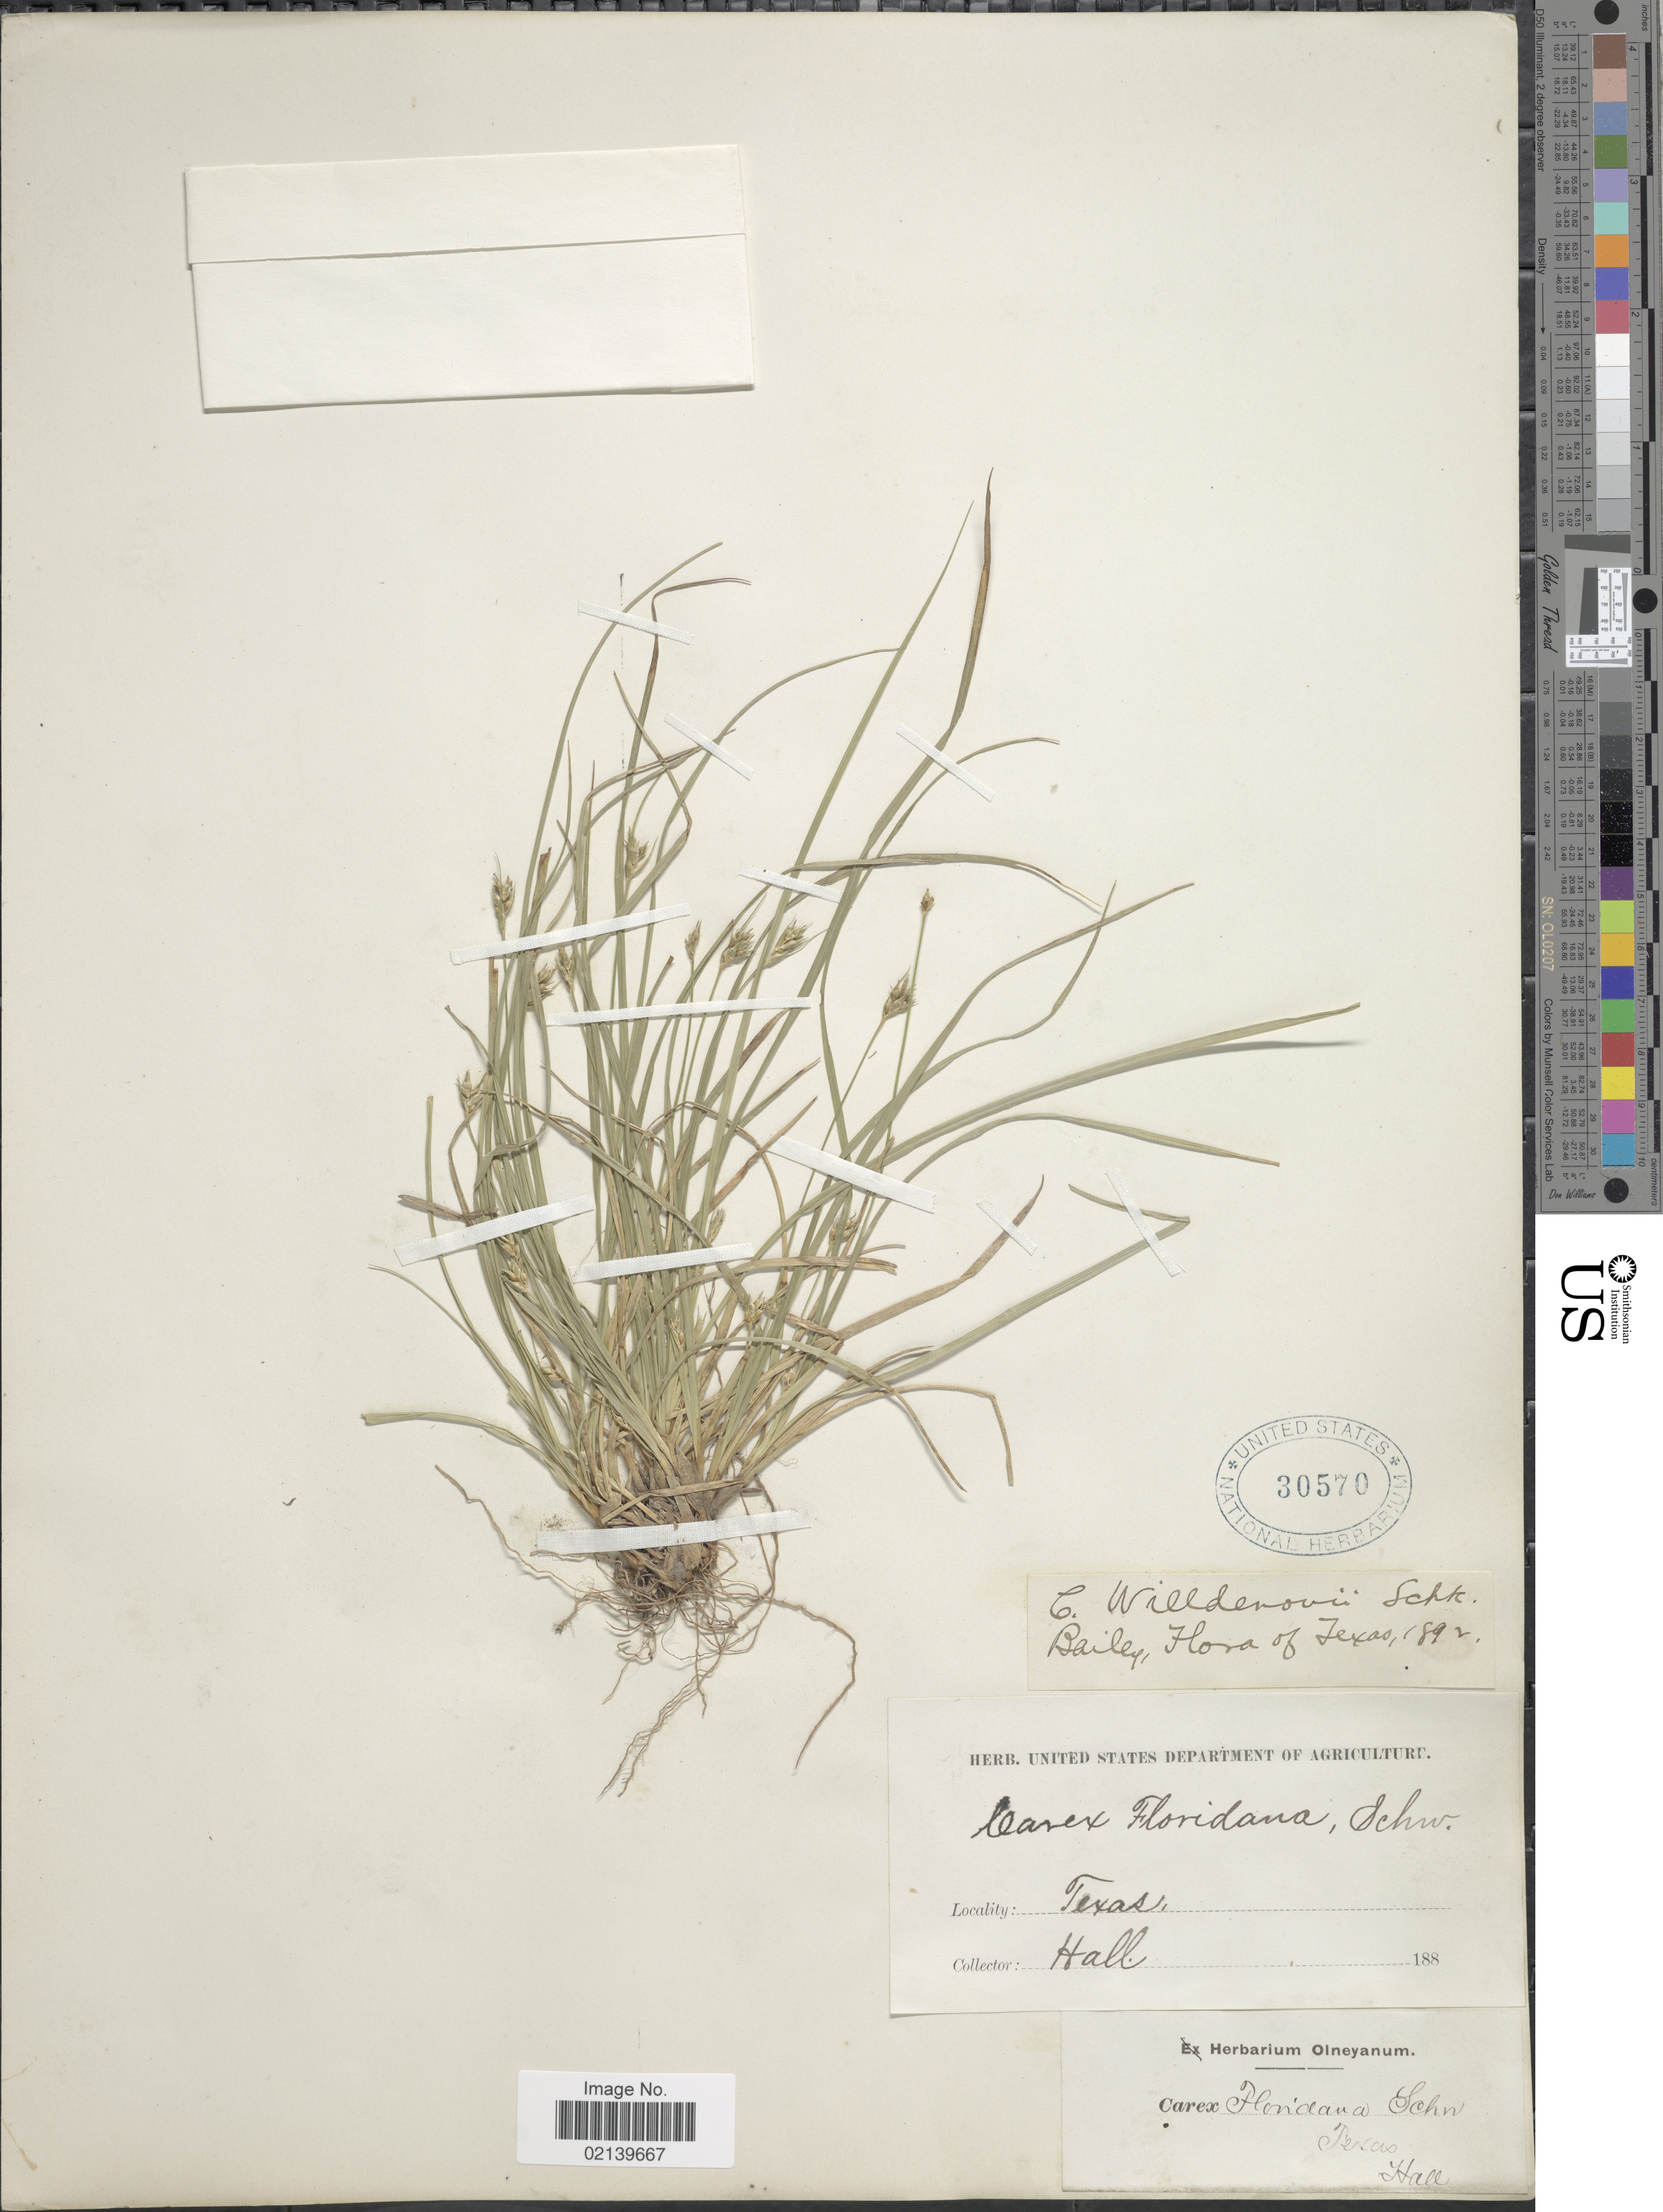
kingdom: Plantae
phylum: Tracheophyta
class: Liliopsida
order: Poales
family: Cyperaceae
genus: Carex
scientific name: Carex willdenowii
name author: Willd.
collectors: -- Hall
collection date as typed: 188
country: United States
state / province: Texas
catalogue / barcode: US 30570